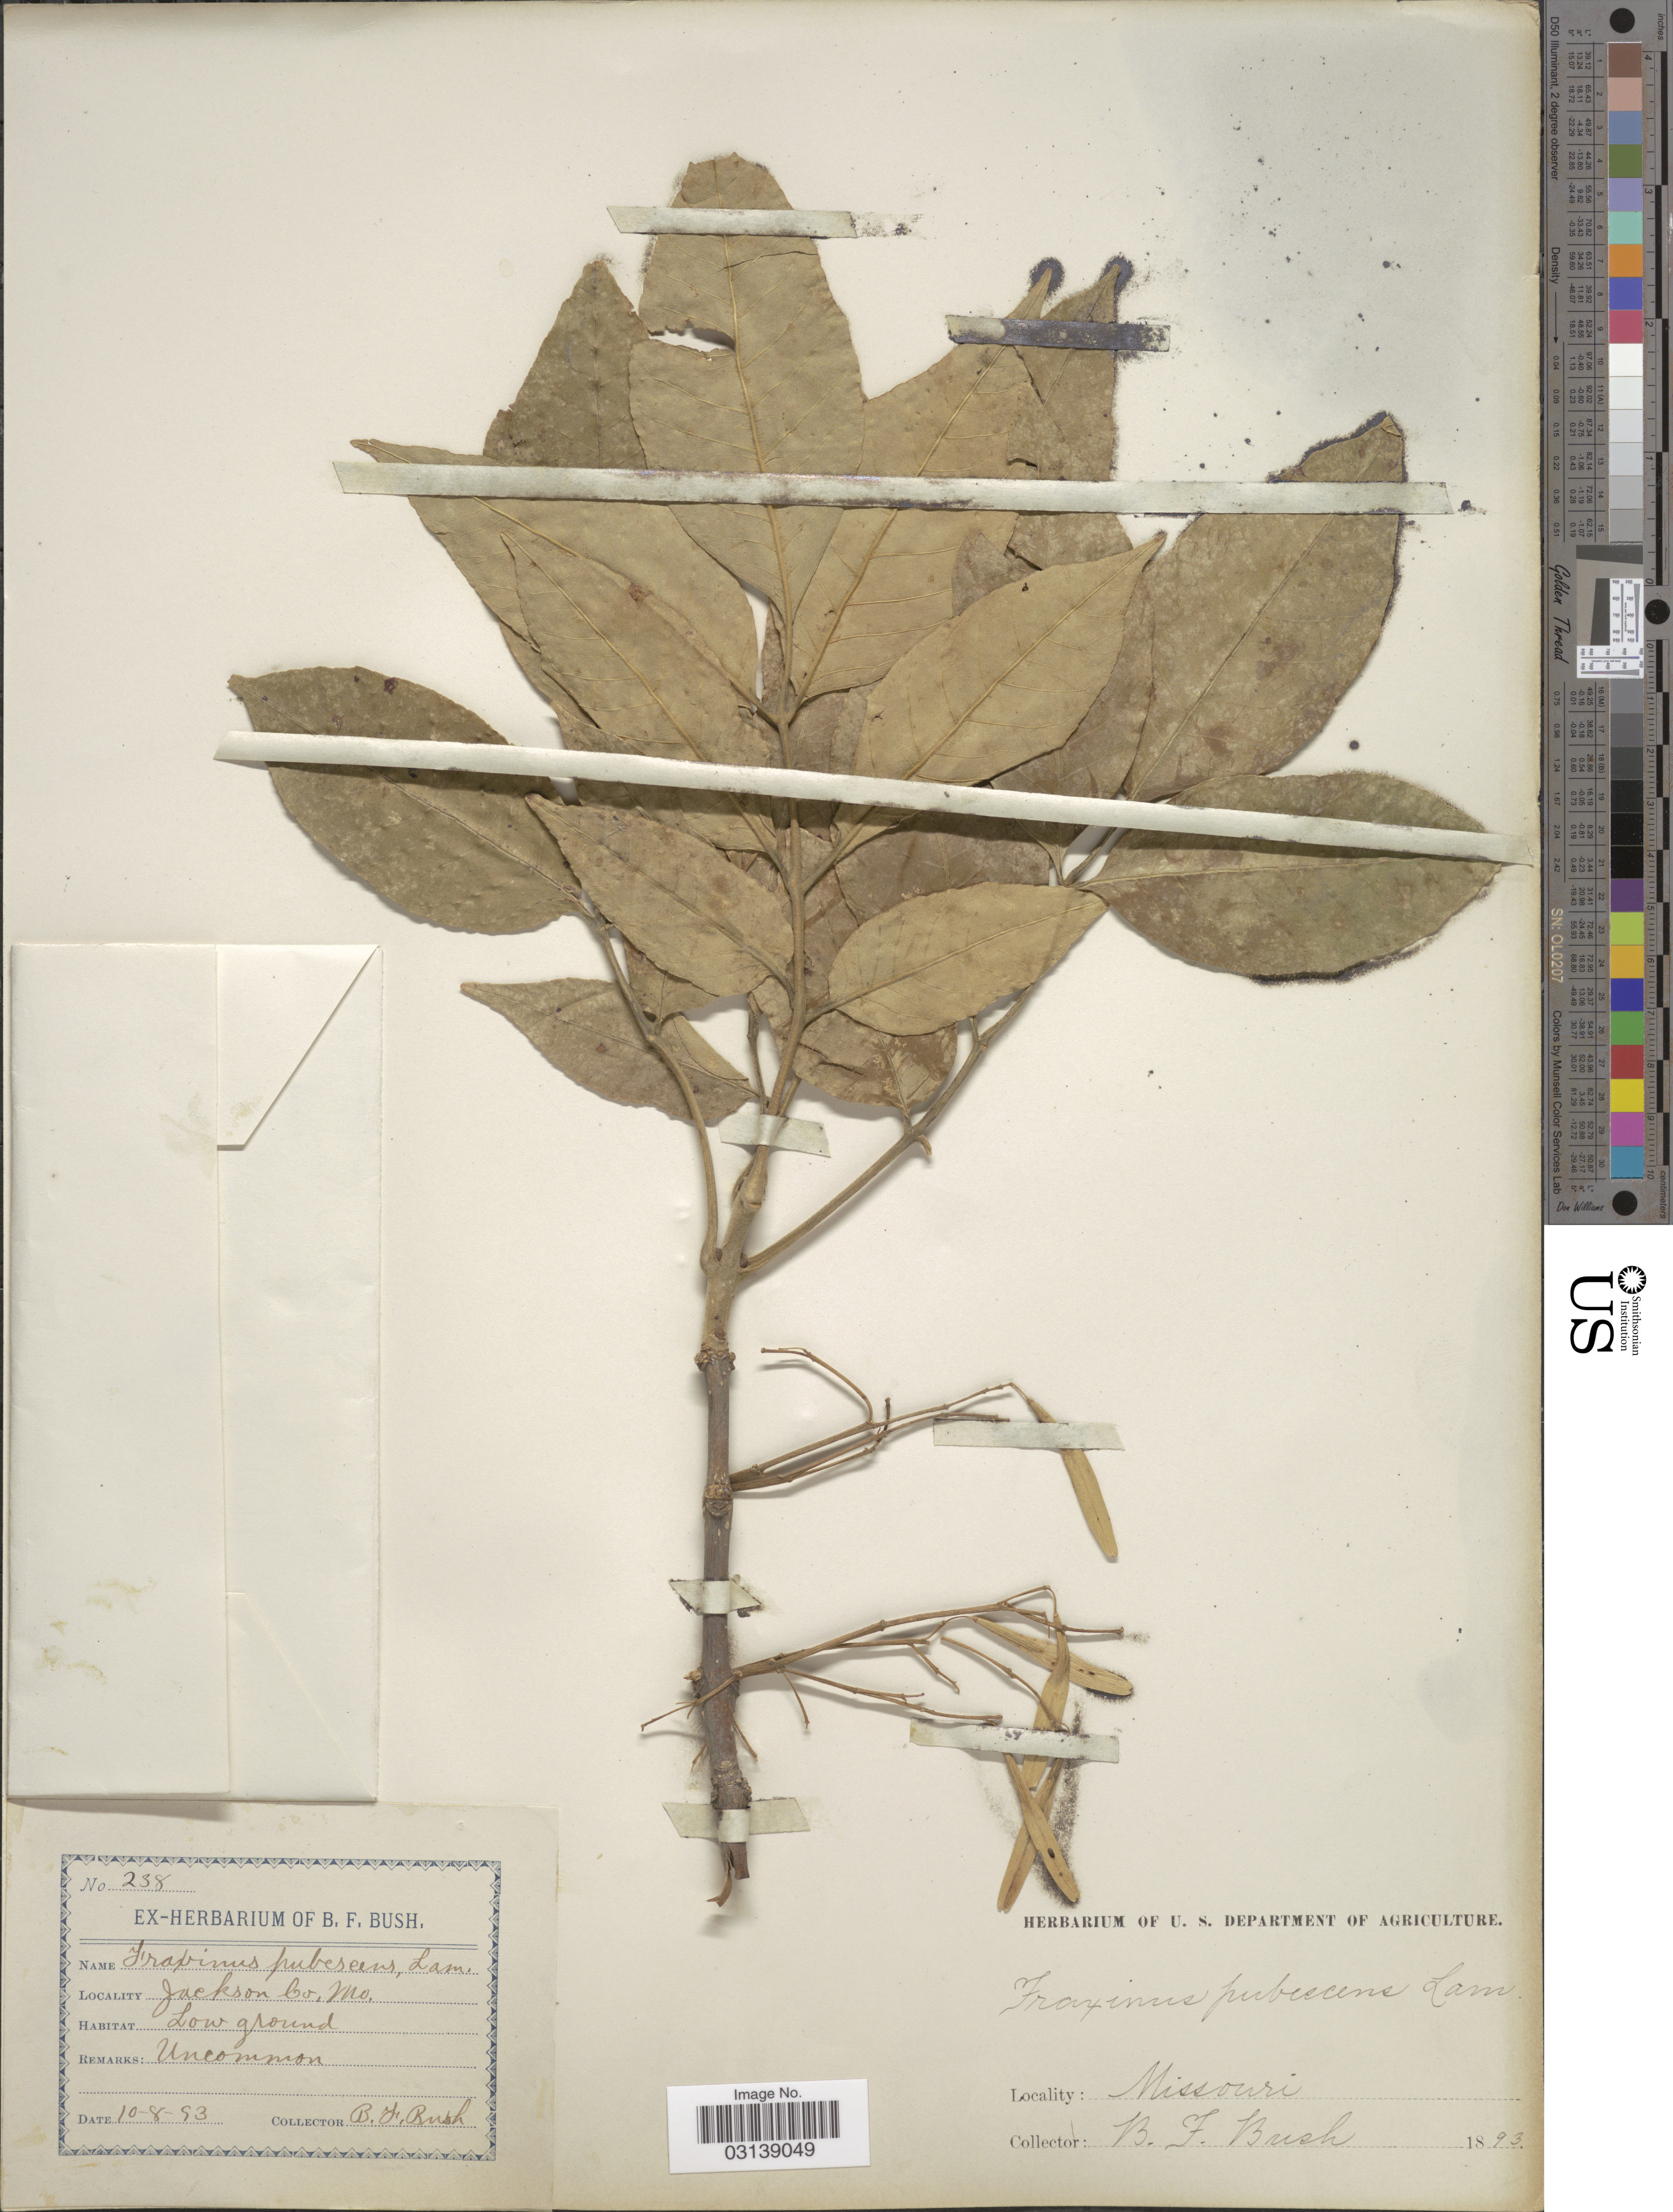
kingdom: Plantae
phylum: Tracheophyta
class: Magnoliopsida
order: Lamiales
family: Oleaceae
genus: Fraxinus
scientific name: Fraxinus pennsylvanica var. pubescens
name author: (Lam.) Lingelsh.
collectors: B. F. Bush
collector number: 238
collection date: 1893-10-08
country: United States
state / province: Missouri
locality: Jackson Co.